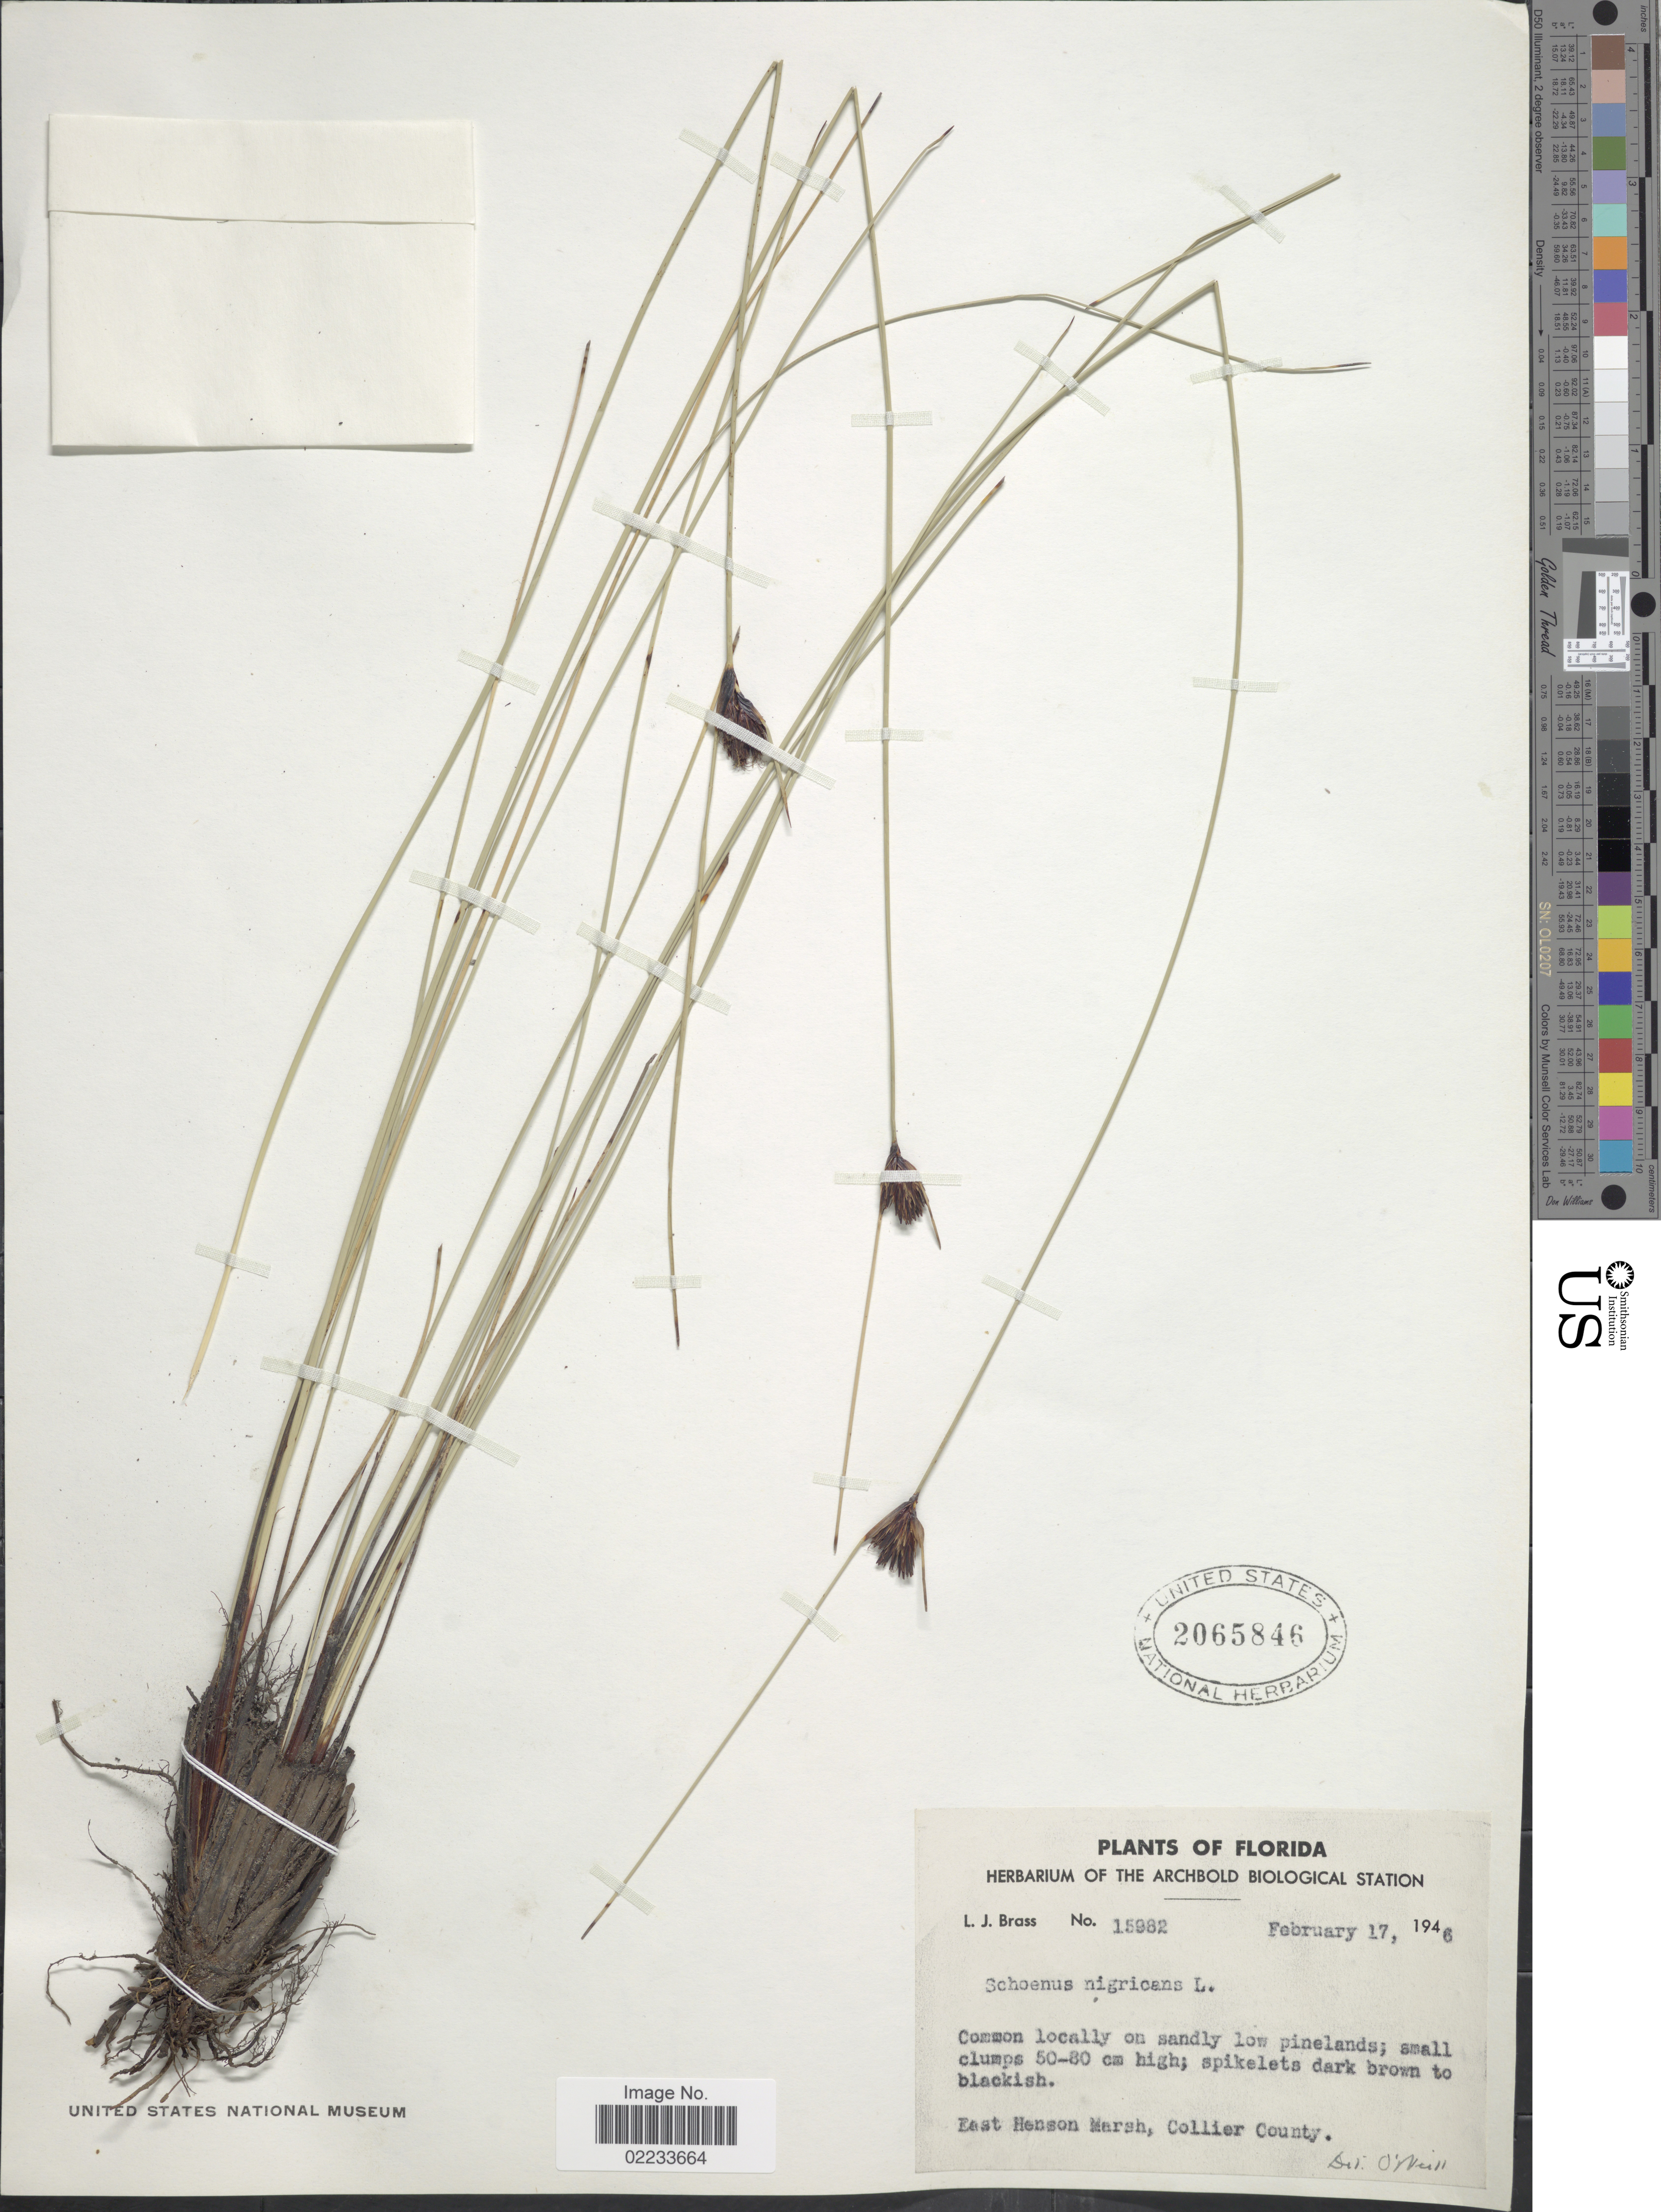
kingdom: Plantae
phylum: Tracheophyta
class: Liliopsida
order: Poales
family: Cyperaceae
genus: Schoenus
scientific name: Schoenus nigricans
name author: L.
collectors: L. J. Brass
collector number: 15982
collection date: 1946-02-17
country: United States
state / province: Florida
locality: East Henson Marsh, Collier County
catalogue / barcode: US 2065846